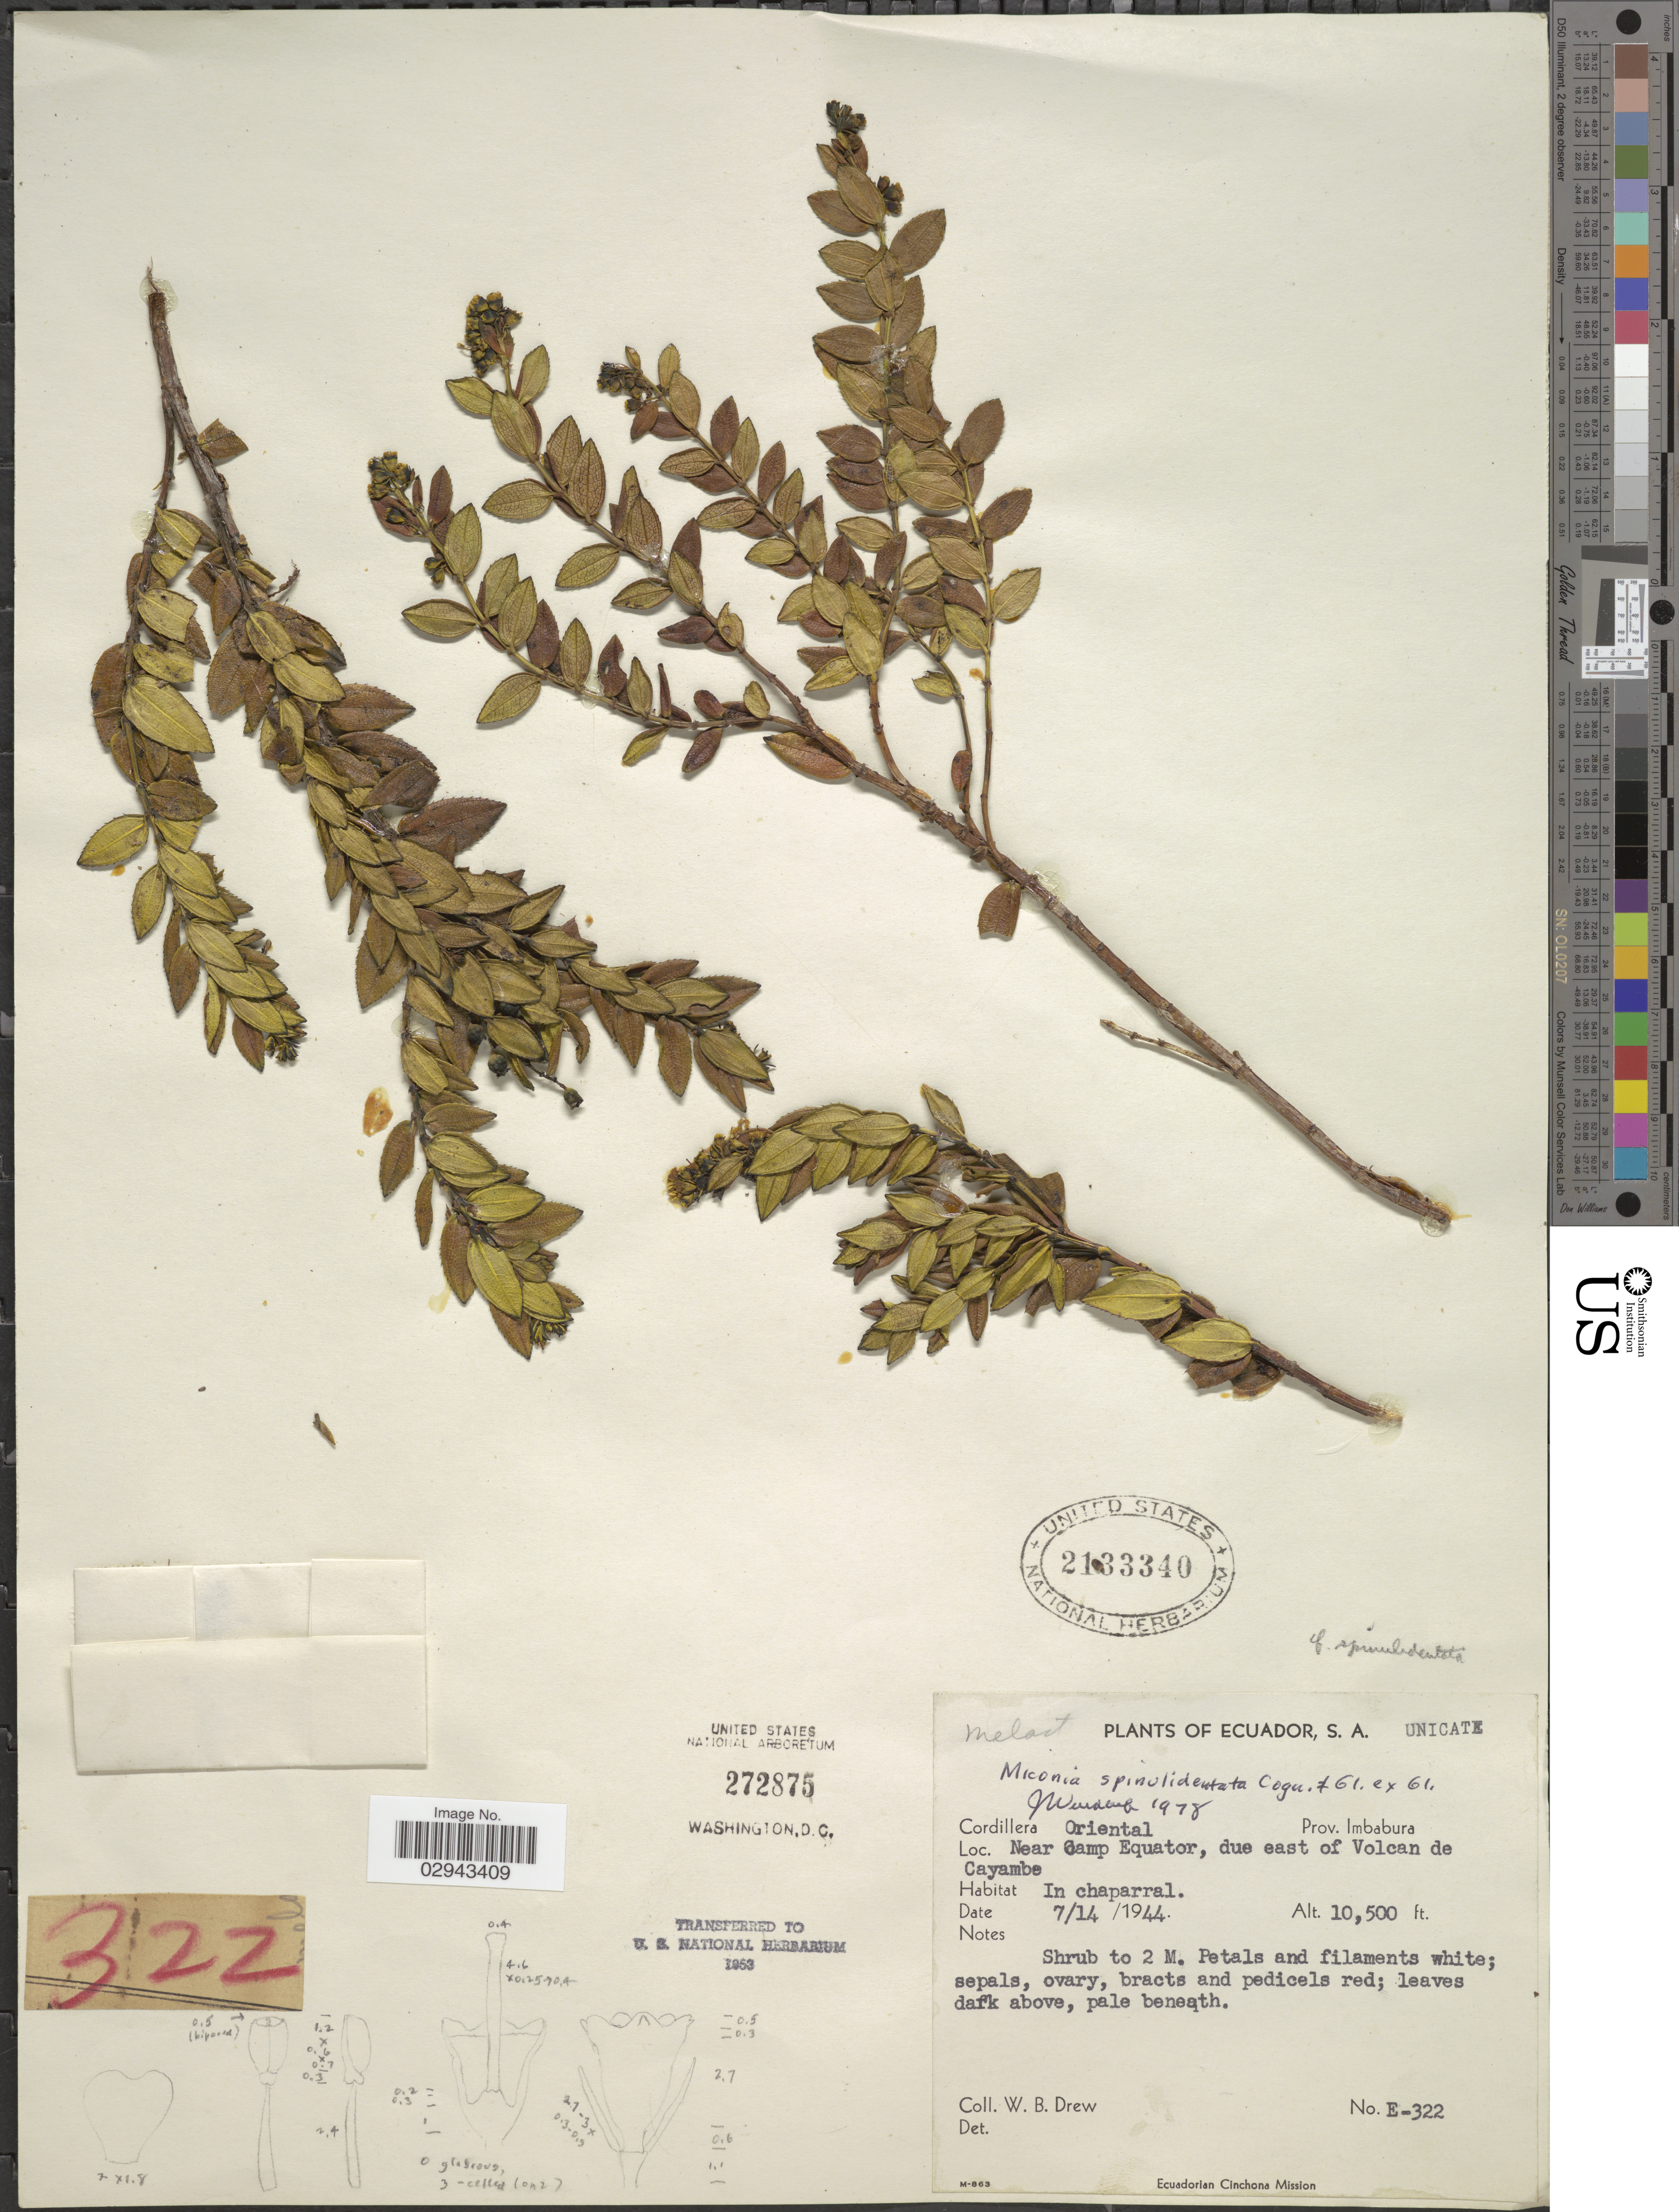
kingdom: Plantae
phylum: Tracheophyta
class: Magnoliopsida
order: Myrtales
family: Melastomataceae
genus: Miconia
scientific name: Miconia spinulidentata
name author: Cogn. & Gleason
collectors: W. B. Drew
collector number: E-322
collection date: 1944-07-14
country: Ecuador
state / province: Imbabura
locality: Cordillera Oriental. Near Camp Ecuador Equator, due east of Volcan de Cayambe.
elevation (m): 3200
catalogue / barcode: US 2133340